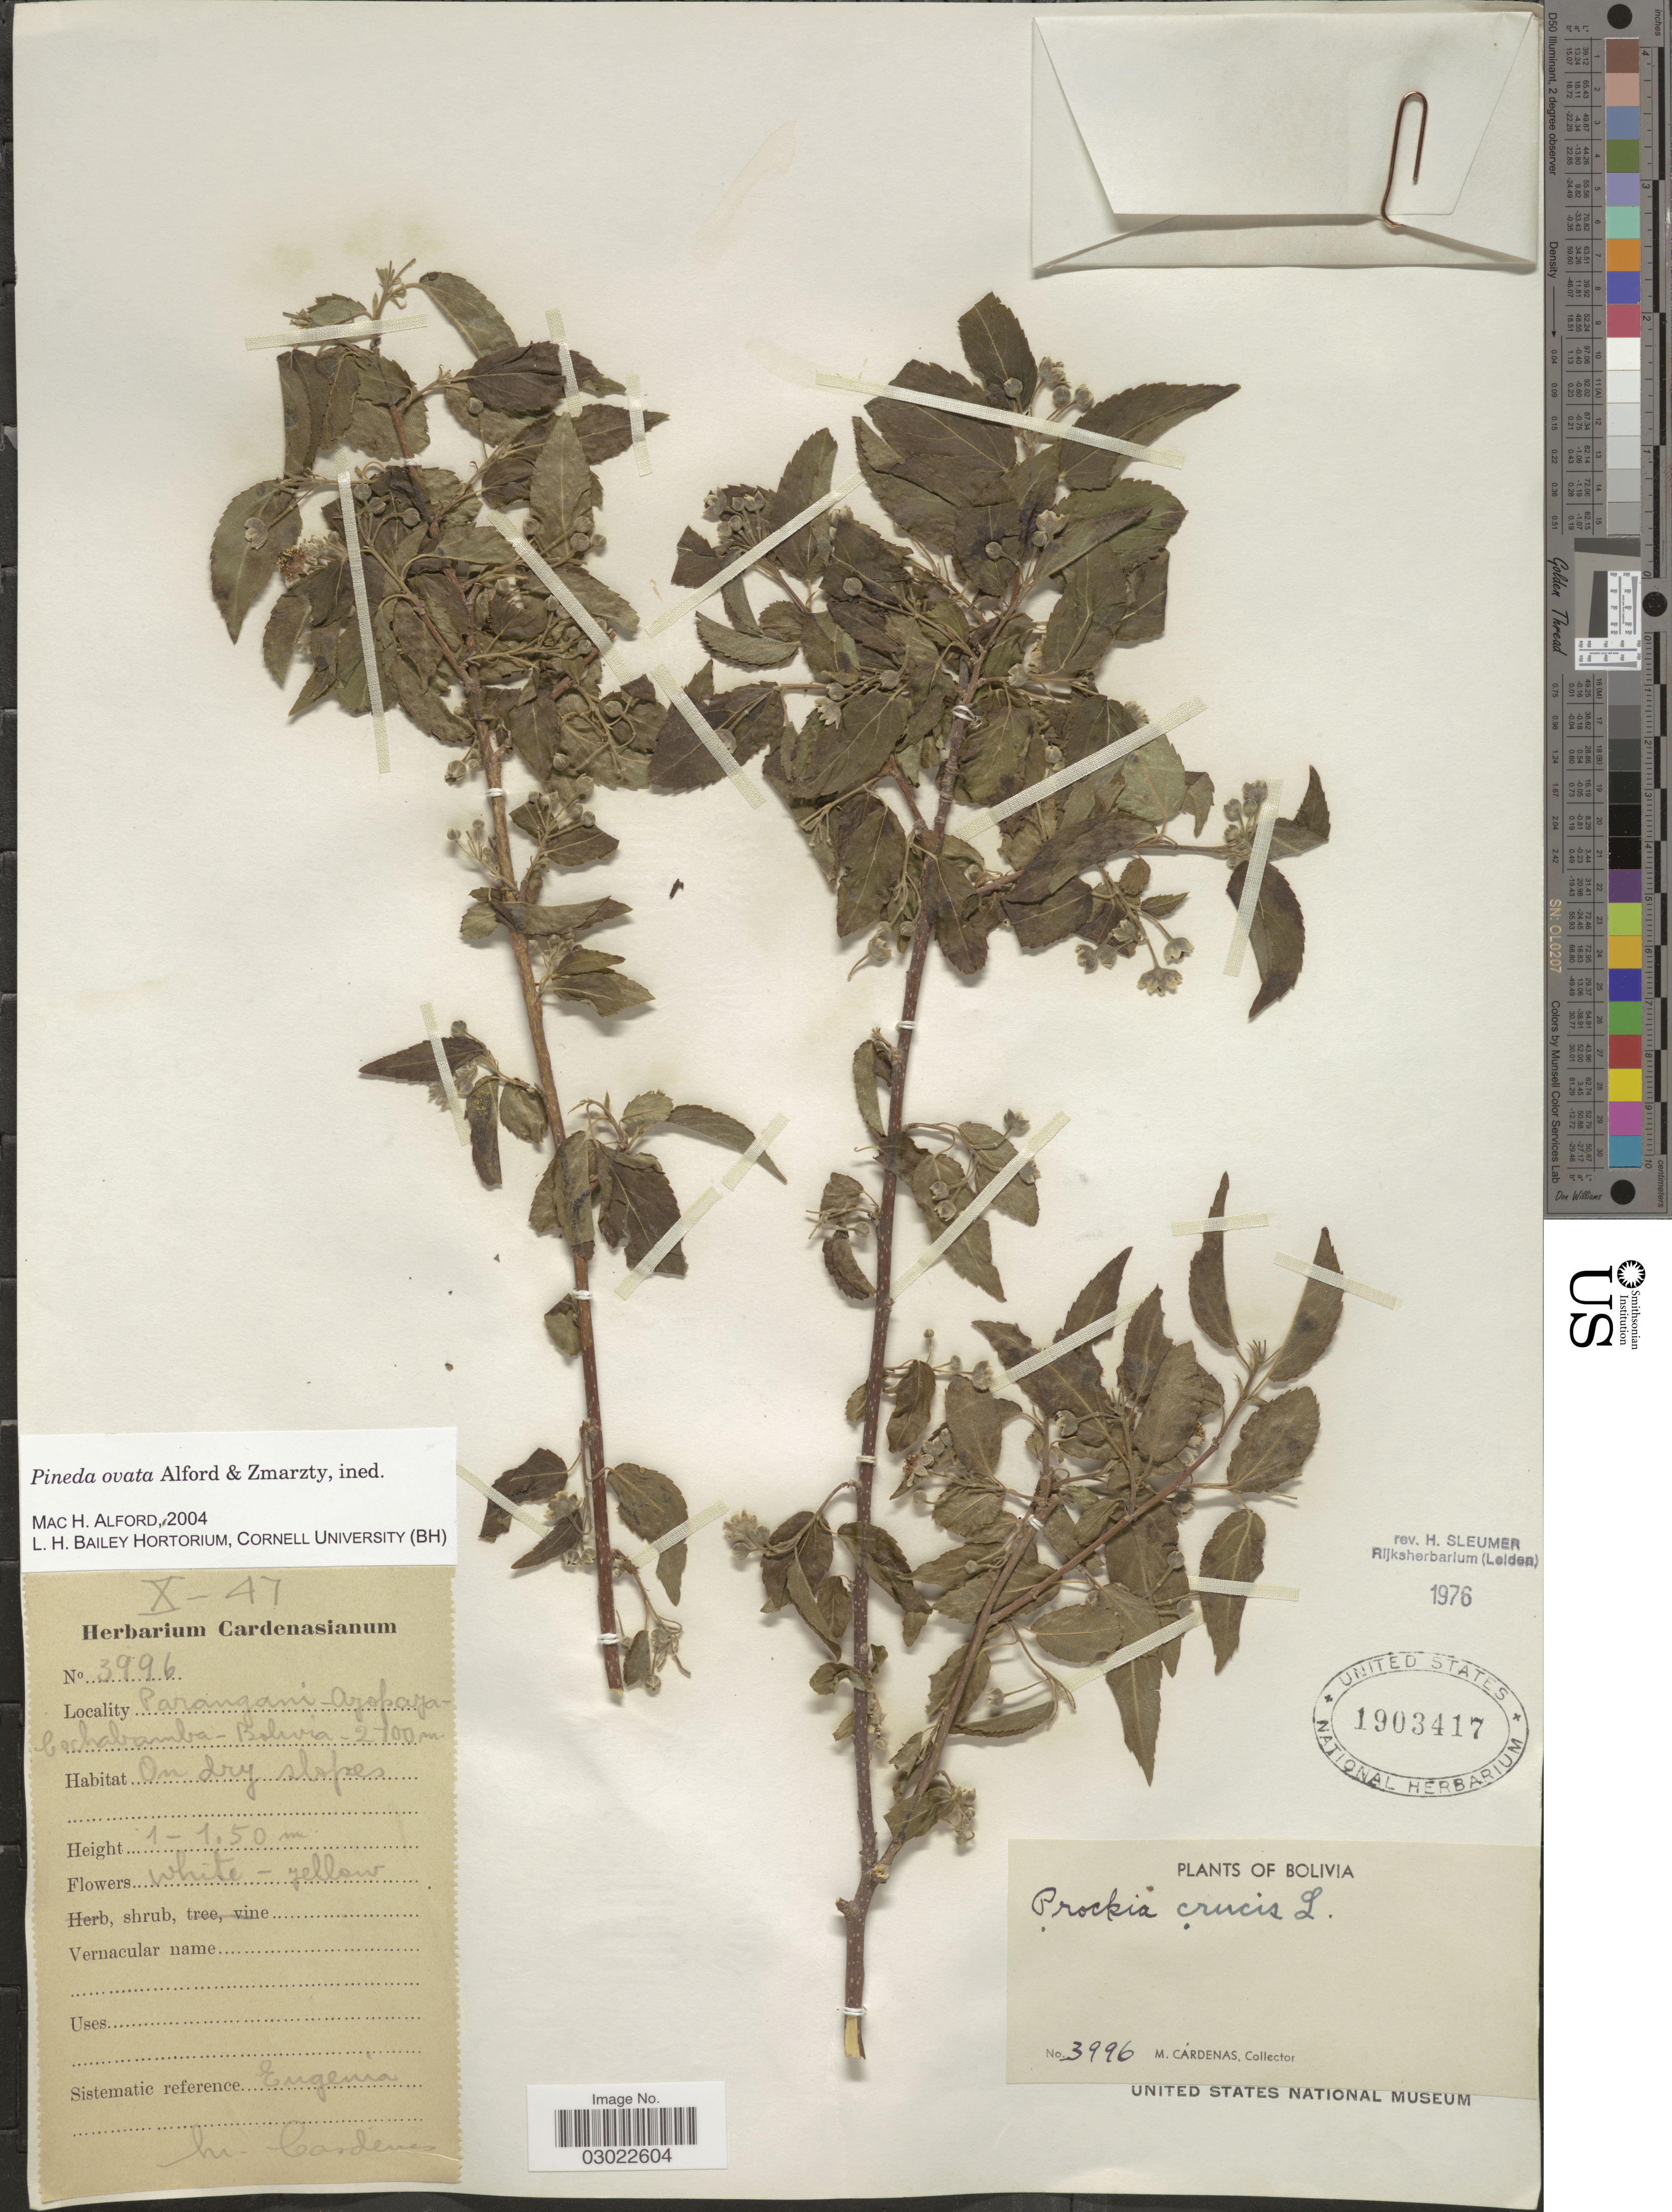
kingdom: Plantae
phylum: Tracheophyta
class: Magnoliopsida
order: Malpighiales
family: Salicaceae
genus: Pineda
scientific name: Pineda ovata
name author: M.H. Alford & Zmarzty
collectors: M. Cárdenas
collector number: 3996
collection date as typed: Transcribed d/m/y: /10/47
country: Bolivia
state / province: Cochabamba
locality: Parangani - Ajopaja.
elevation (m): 2700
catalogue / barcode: US 1903417